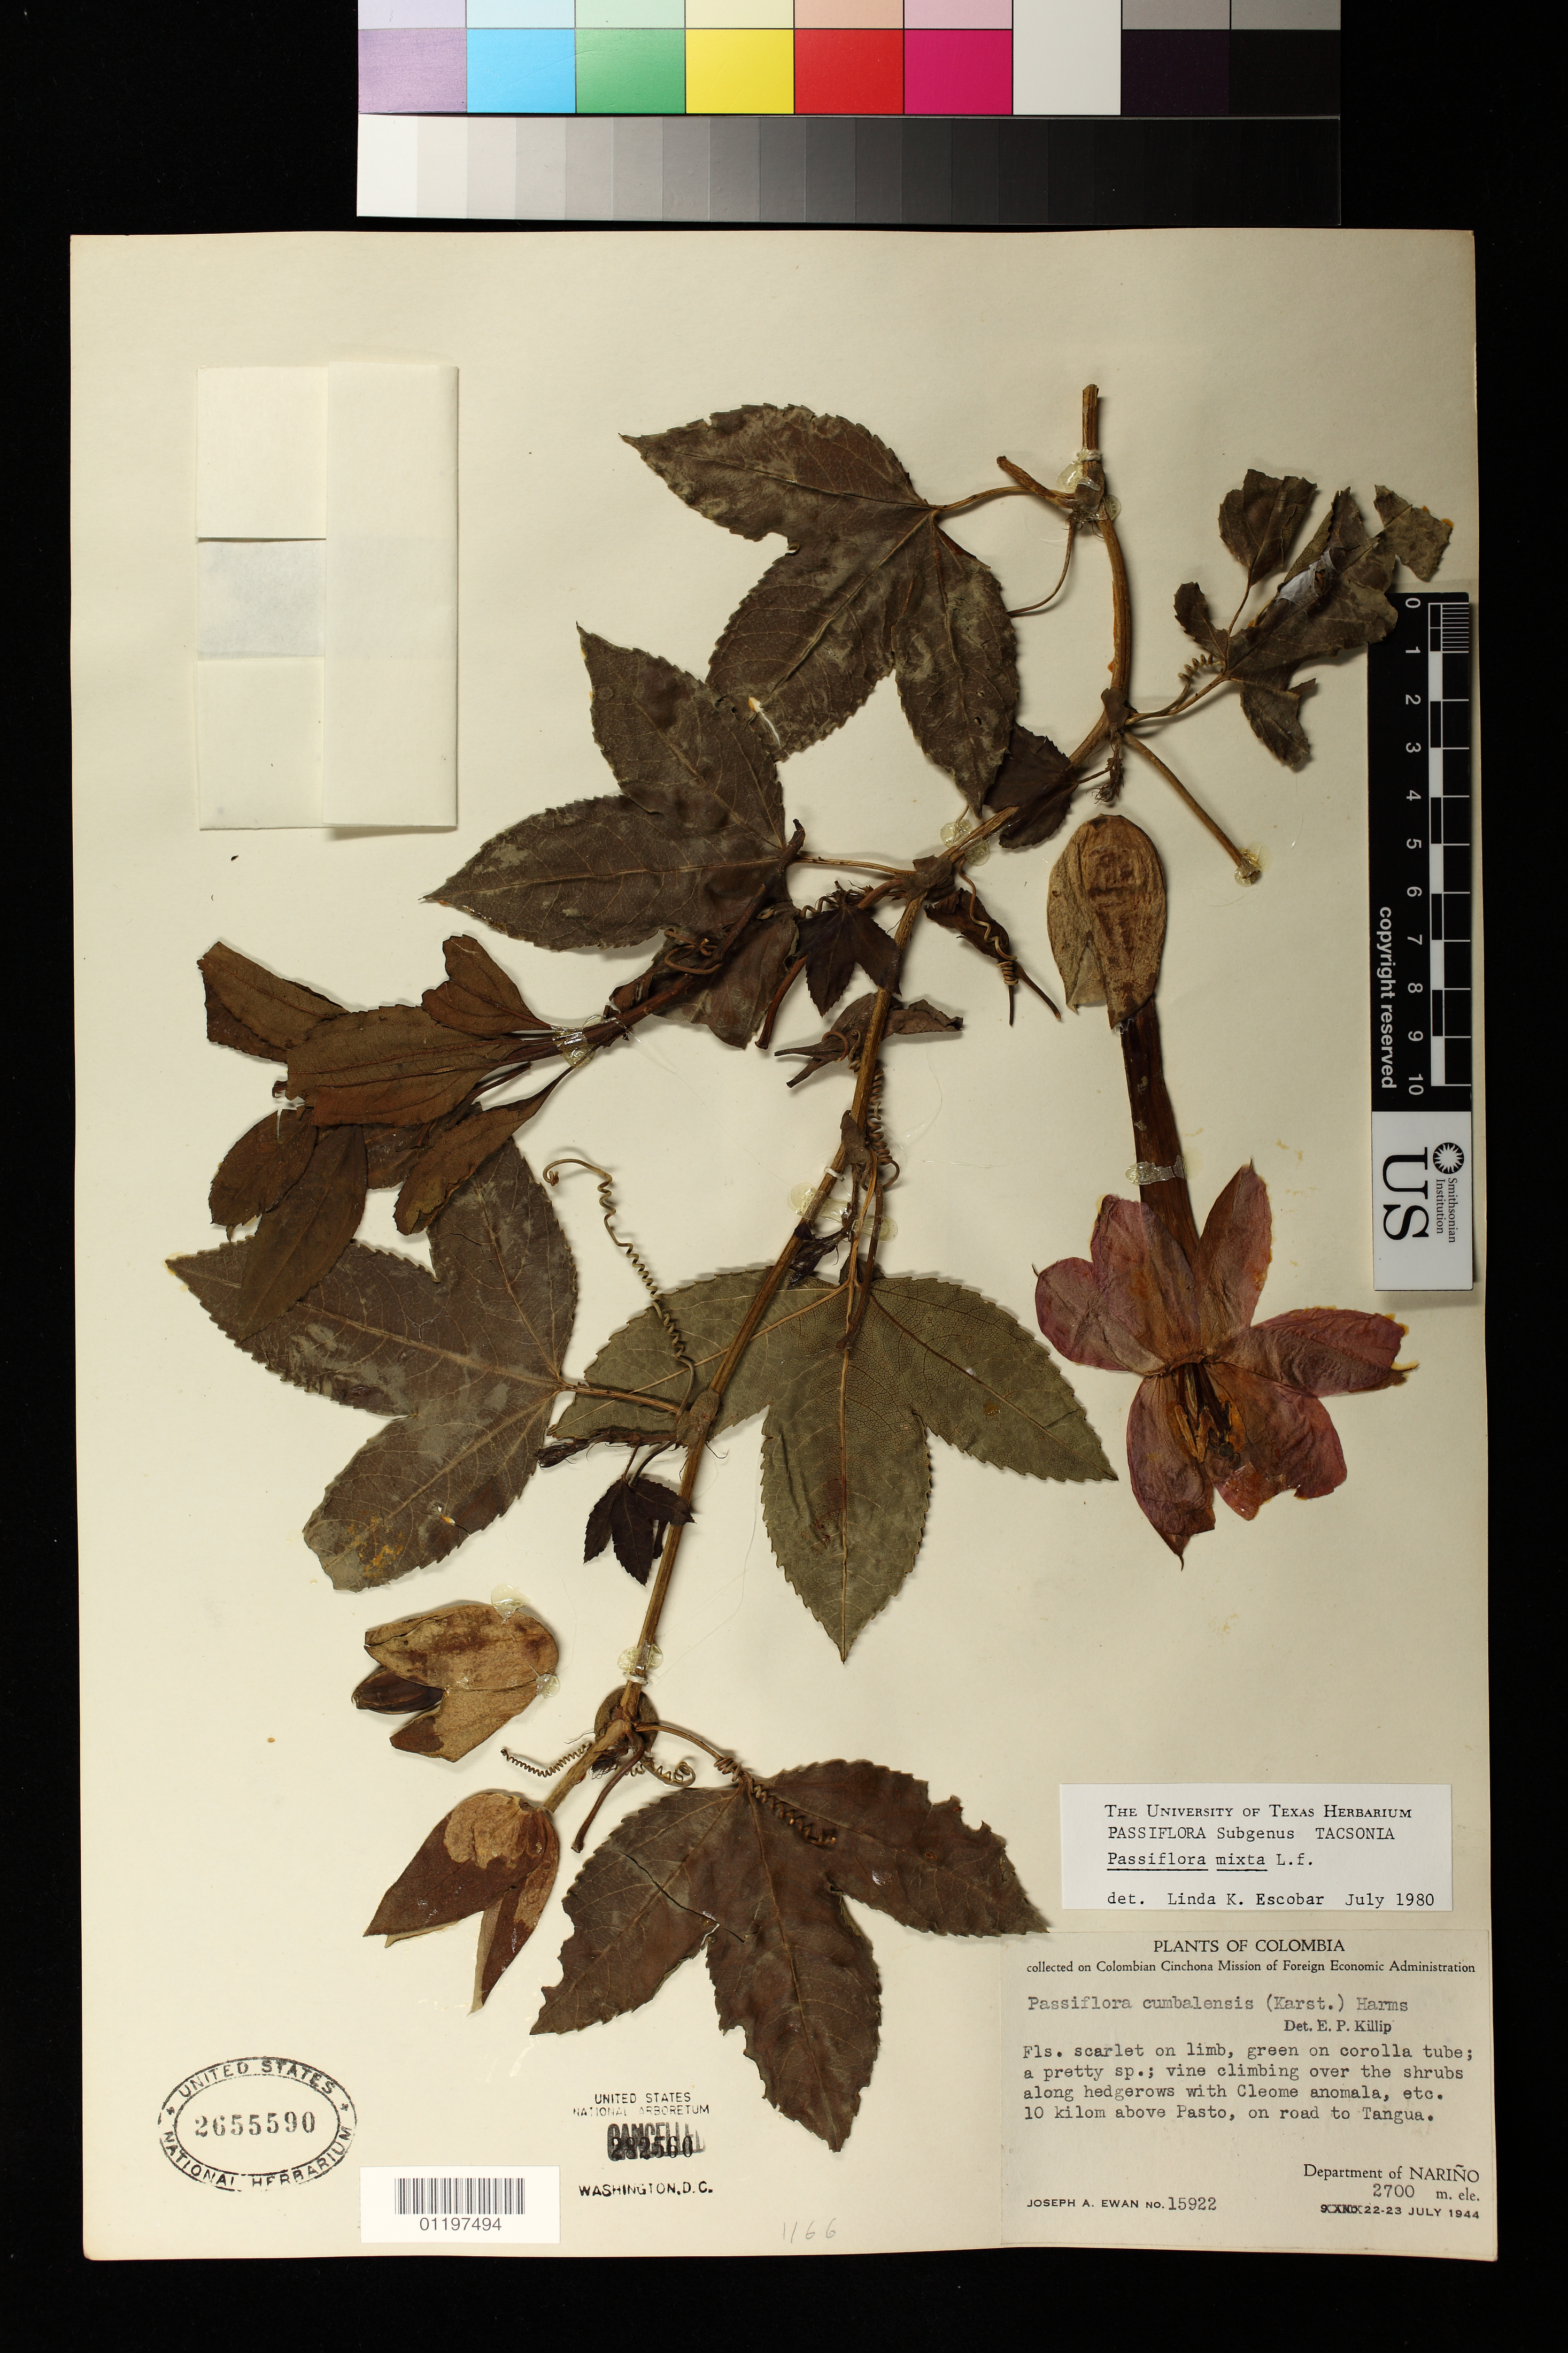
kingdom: Plantae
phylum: Tracheophyta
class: Magnoliopsida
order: Malpighiales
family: Passifloraceae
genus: Passiflora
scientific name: Passiflora mixta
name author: L. f.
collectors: J. A. Ewan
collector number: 15922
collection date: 1944-07-22/1944-07-23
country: Colombia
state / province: Nariño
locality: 10 kilom above Pasto, on road to Tangua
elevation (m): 2700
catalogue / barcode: US 2655590